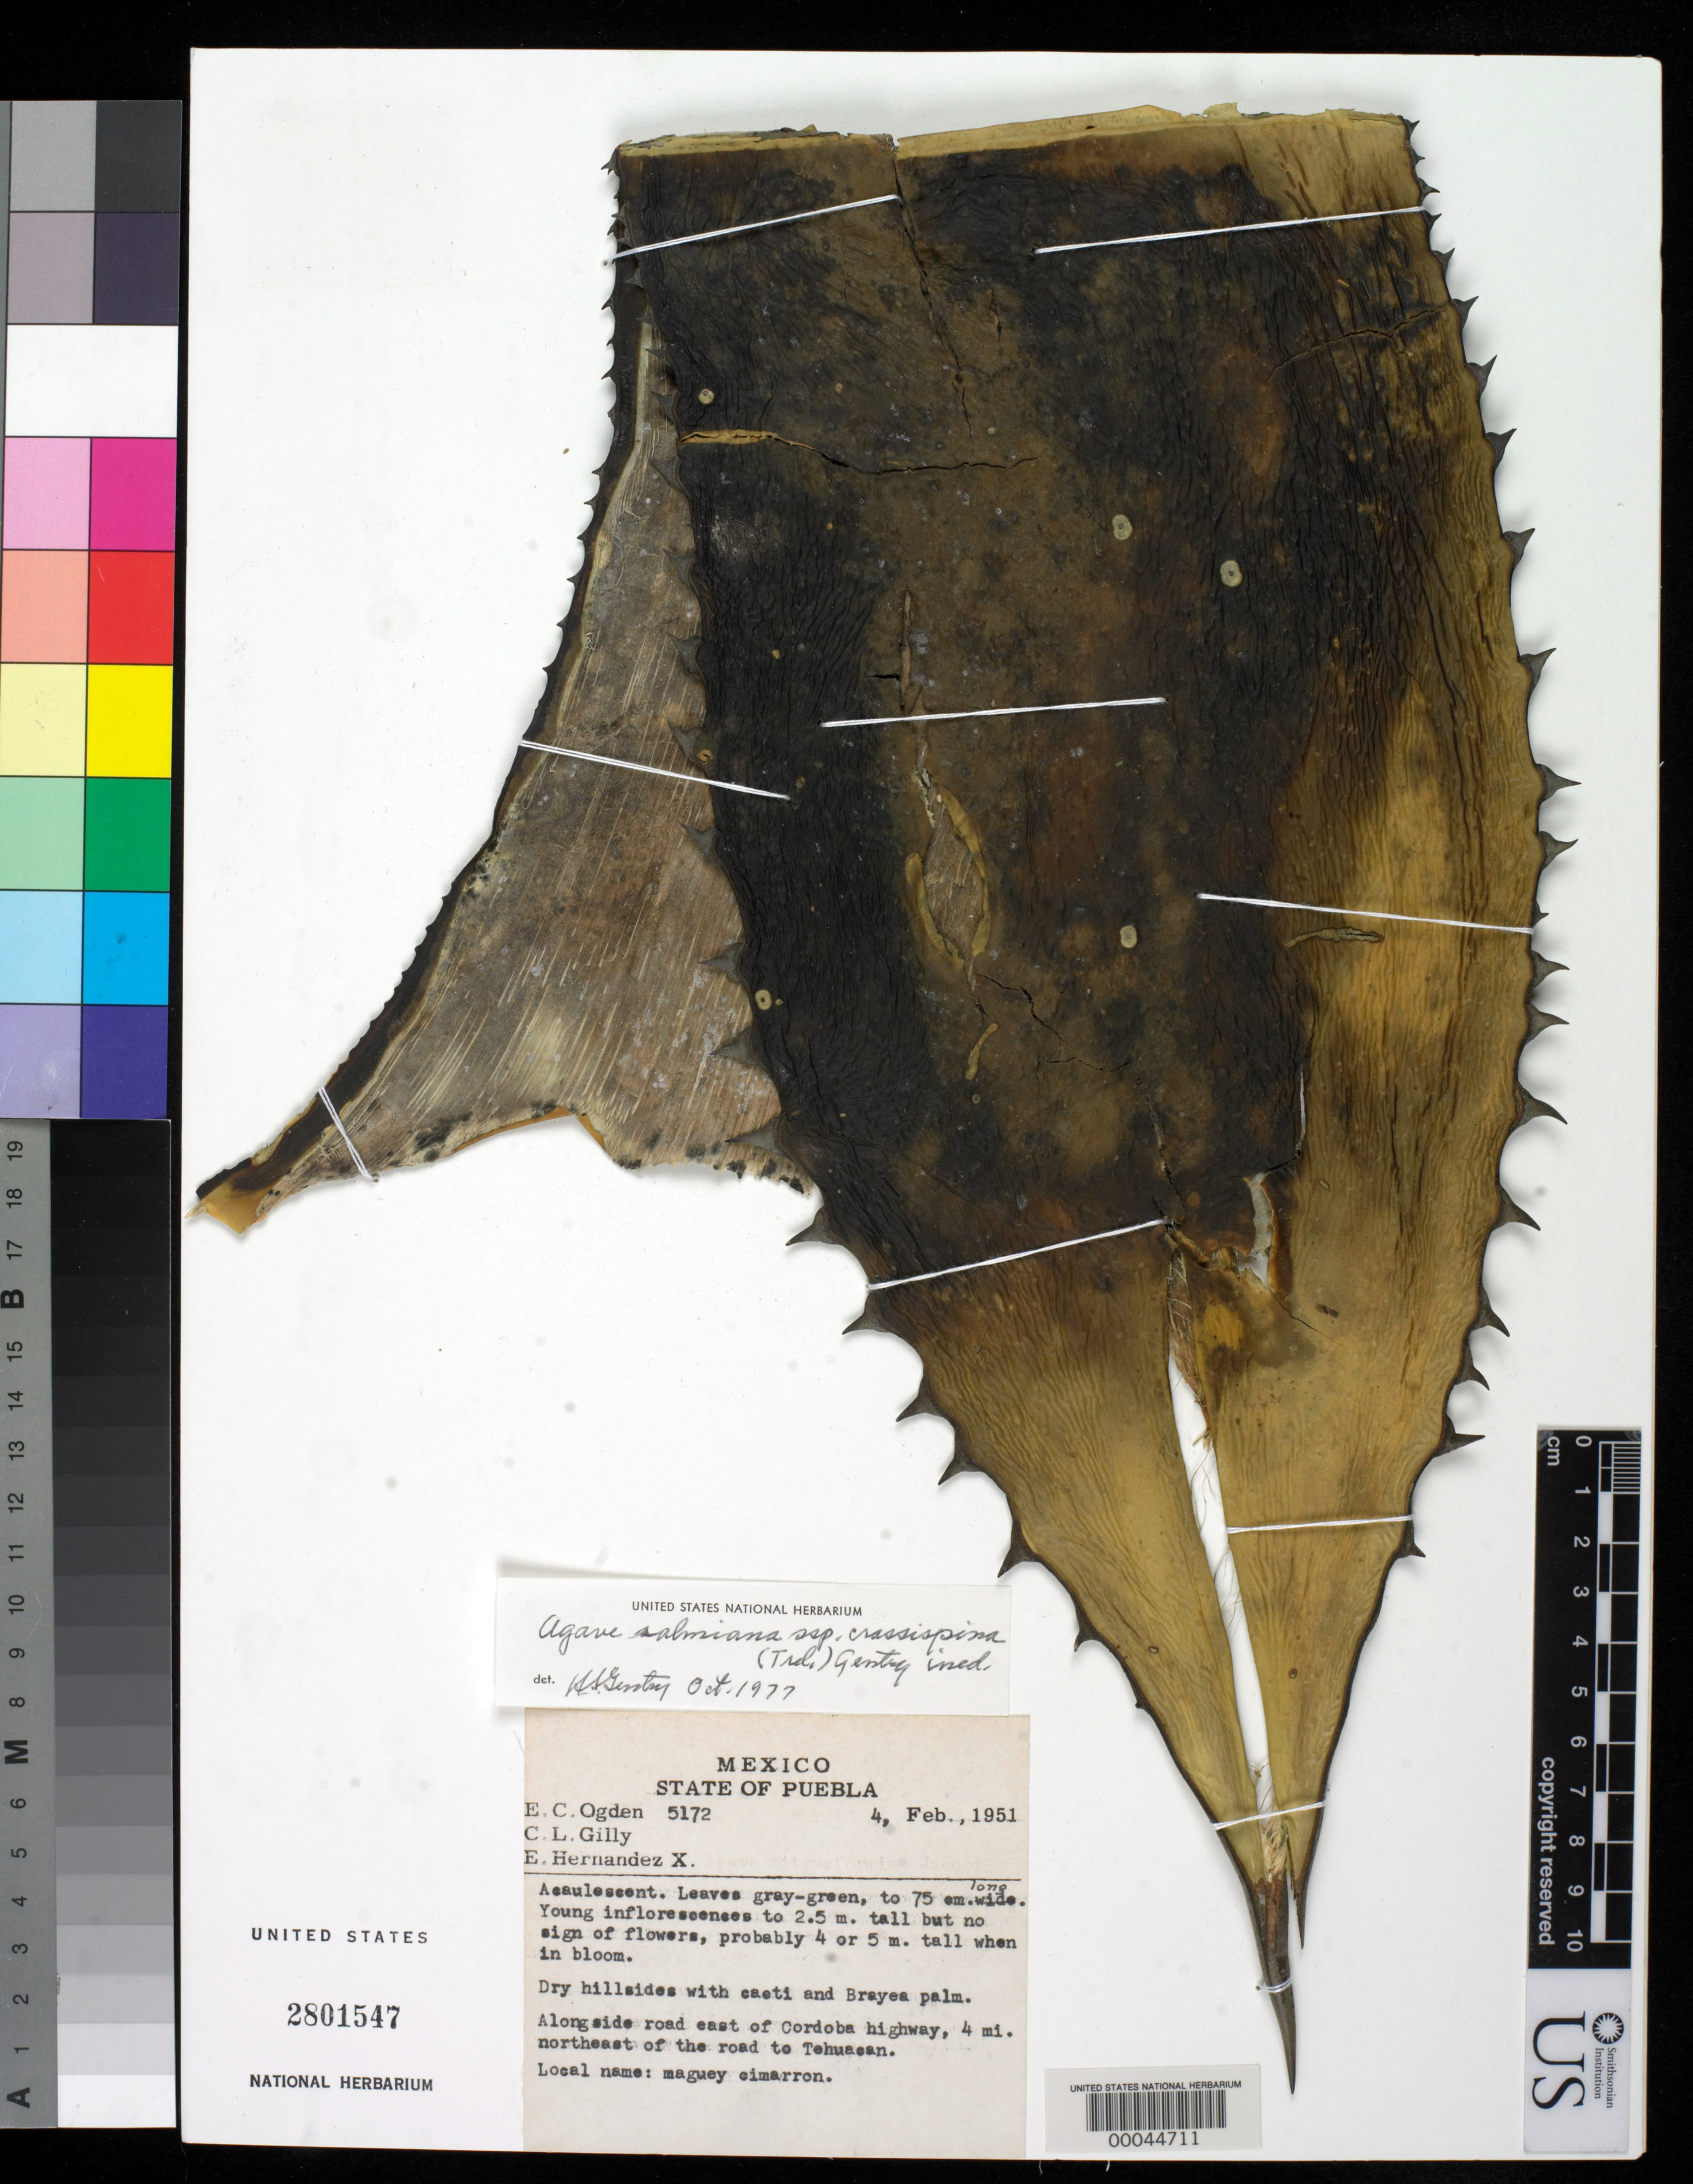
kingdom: Plantae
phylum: Tracheophyta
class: Liliopsida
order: Asparagales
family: Asparagaceae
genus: Agave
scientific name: Agave salmiana subsp. crassispina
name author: (Trel.) Gentry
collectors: E. C. Ogden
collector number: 5172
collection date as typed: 04 Feb 1951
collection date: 1951-02-04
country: Mexico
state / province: Puebla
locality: Along side road E of Córdoba highway, 4 mi NE of the road to Tehuacan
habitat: Dry hillsides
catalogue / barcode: US 2801547